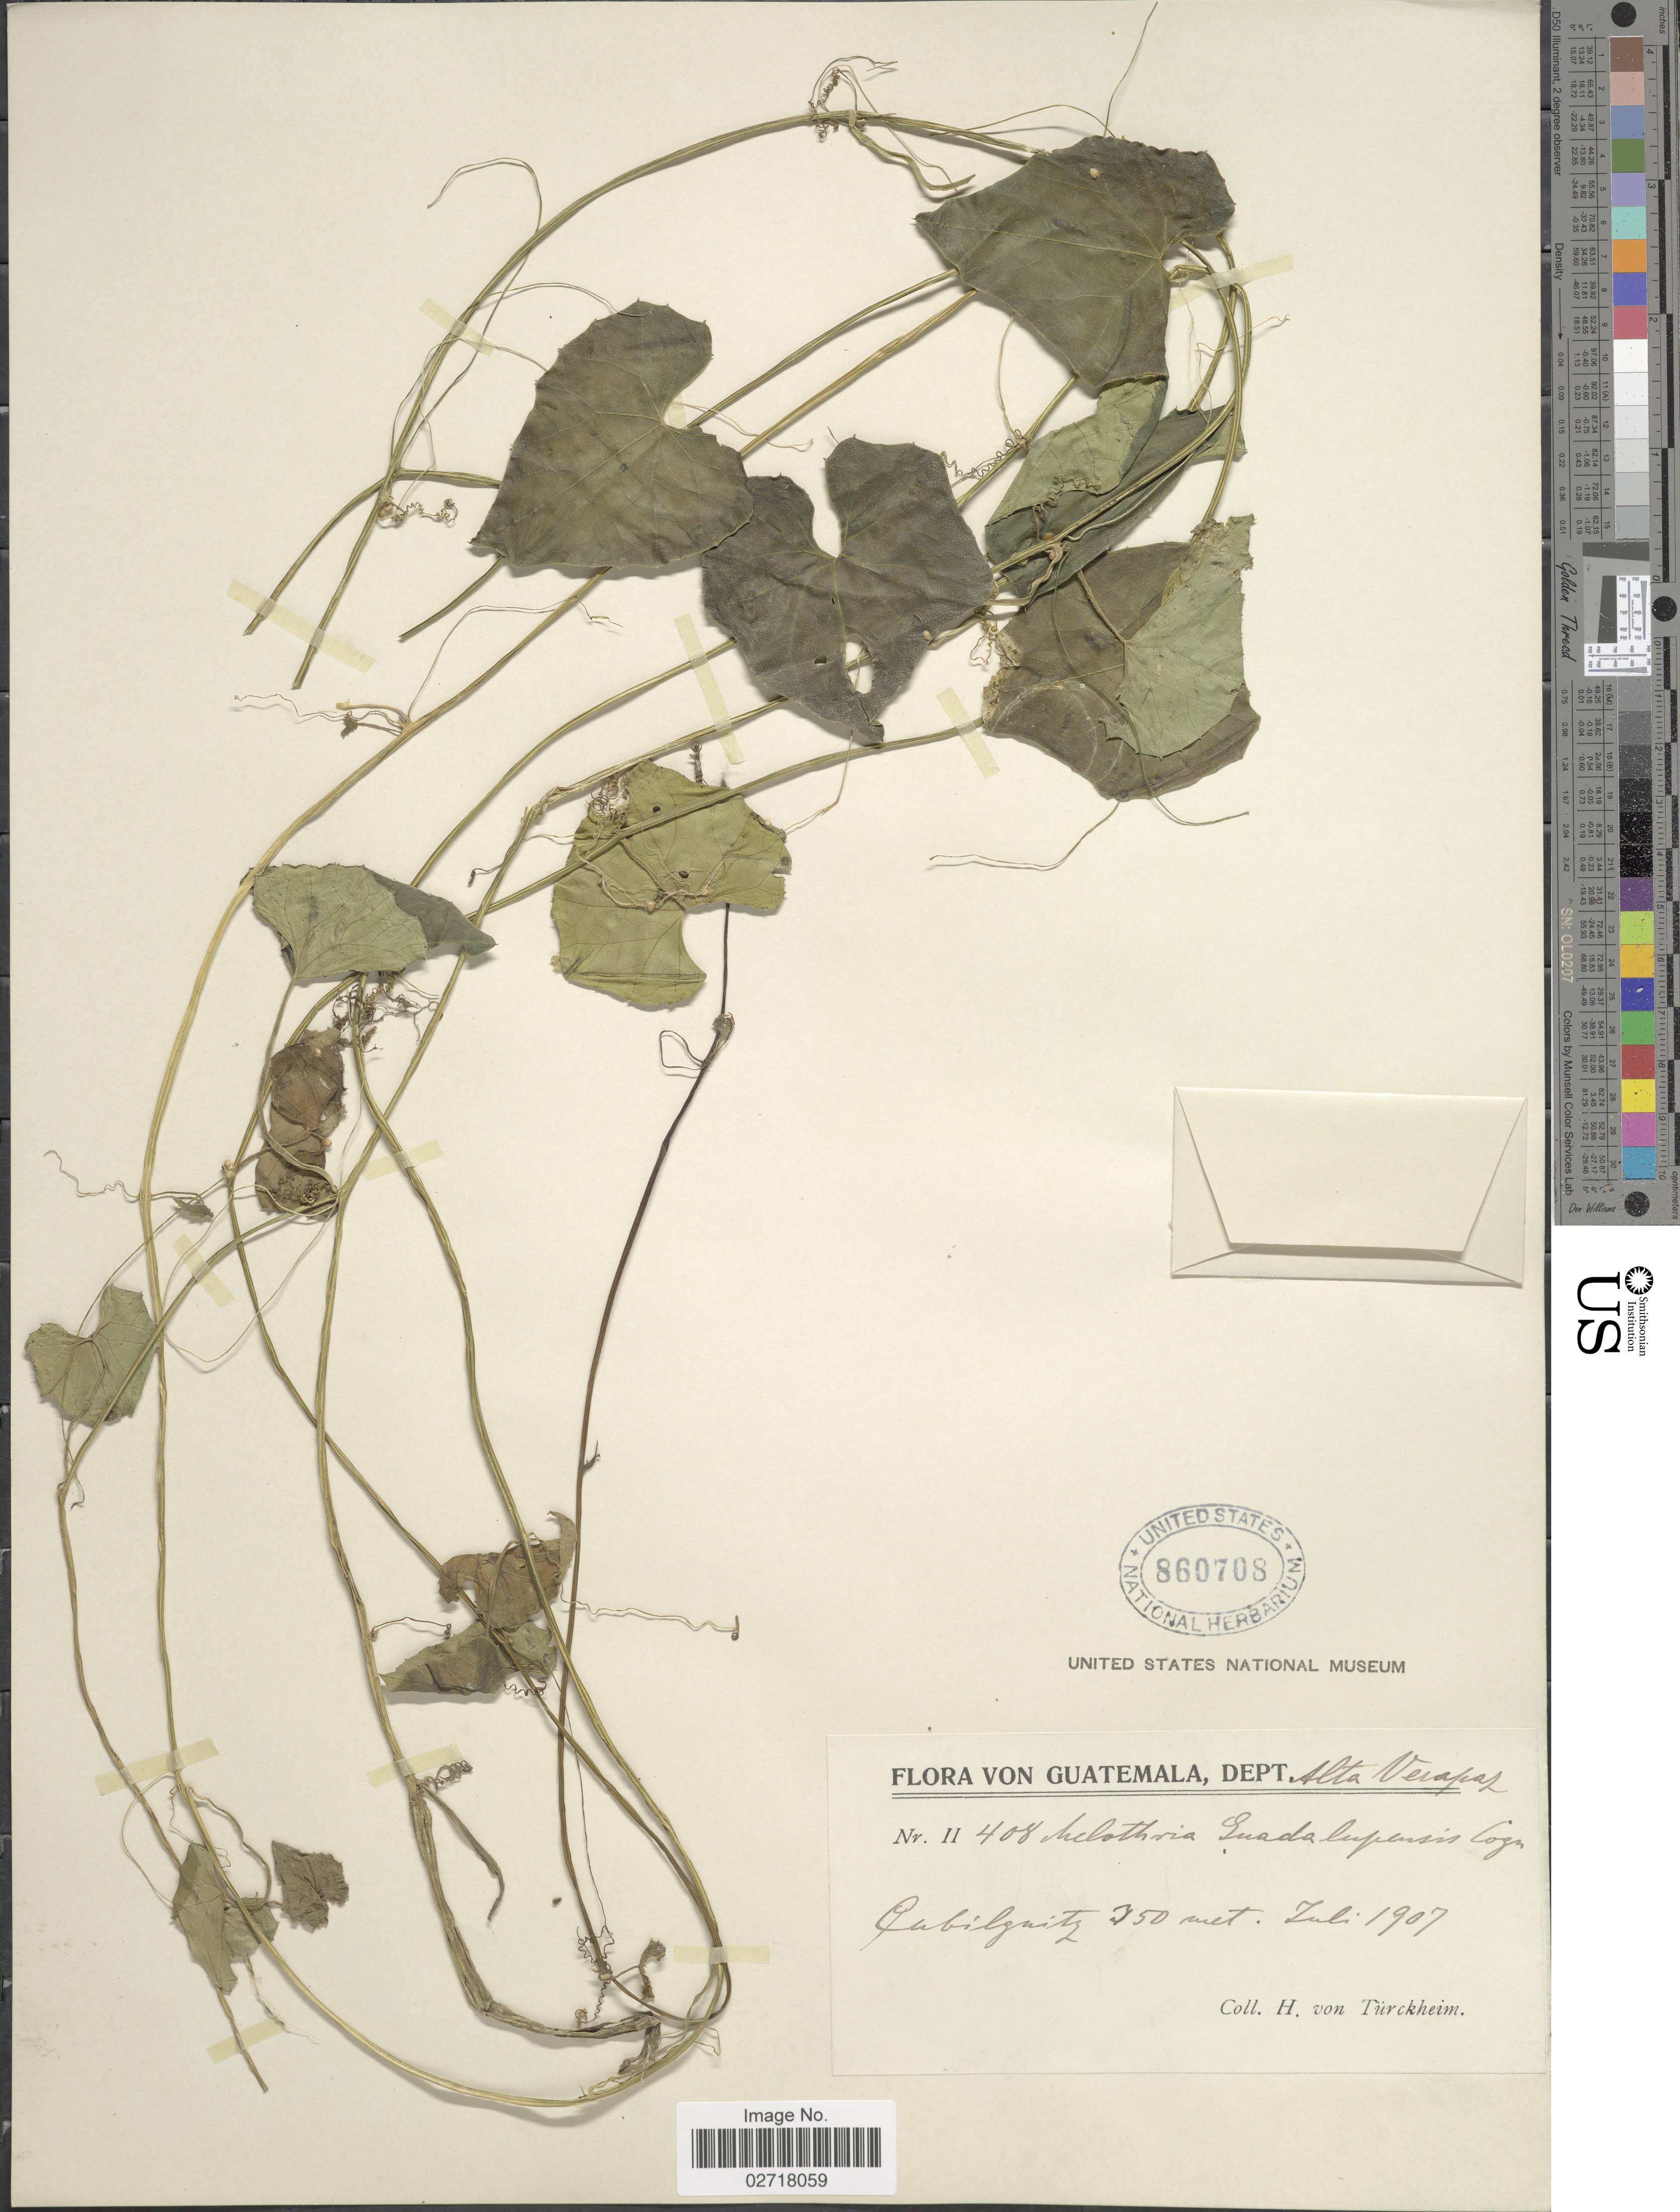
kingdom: Plantae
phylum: Tracheophyta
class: Magnoliopsida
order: Cucurbitales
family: Cucurbitaceae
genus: Melothria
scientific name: Melothria pendula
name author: L.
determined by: U.S. National Herbarium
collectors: H. von Türckheim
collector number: II 408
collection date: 1907-07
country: Guatemala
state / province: Alta Verapaz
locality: Cubilquitz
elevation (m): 350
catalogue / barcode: US 860708